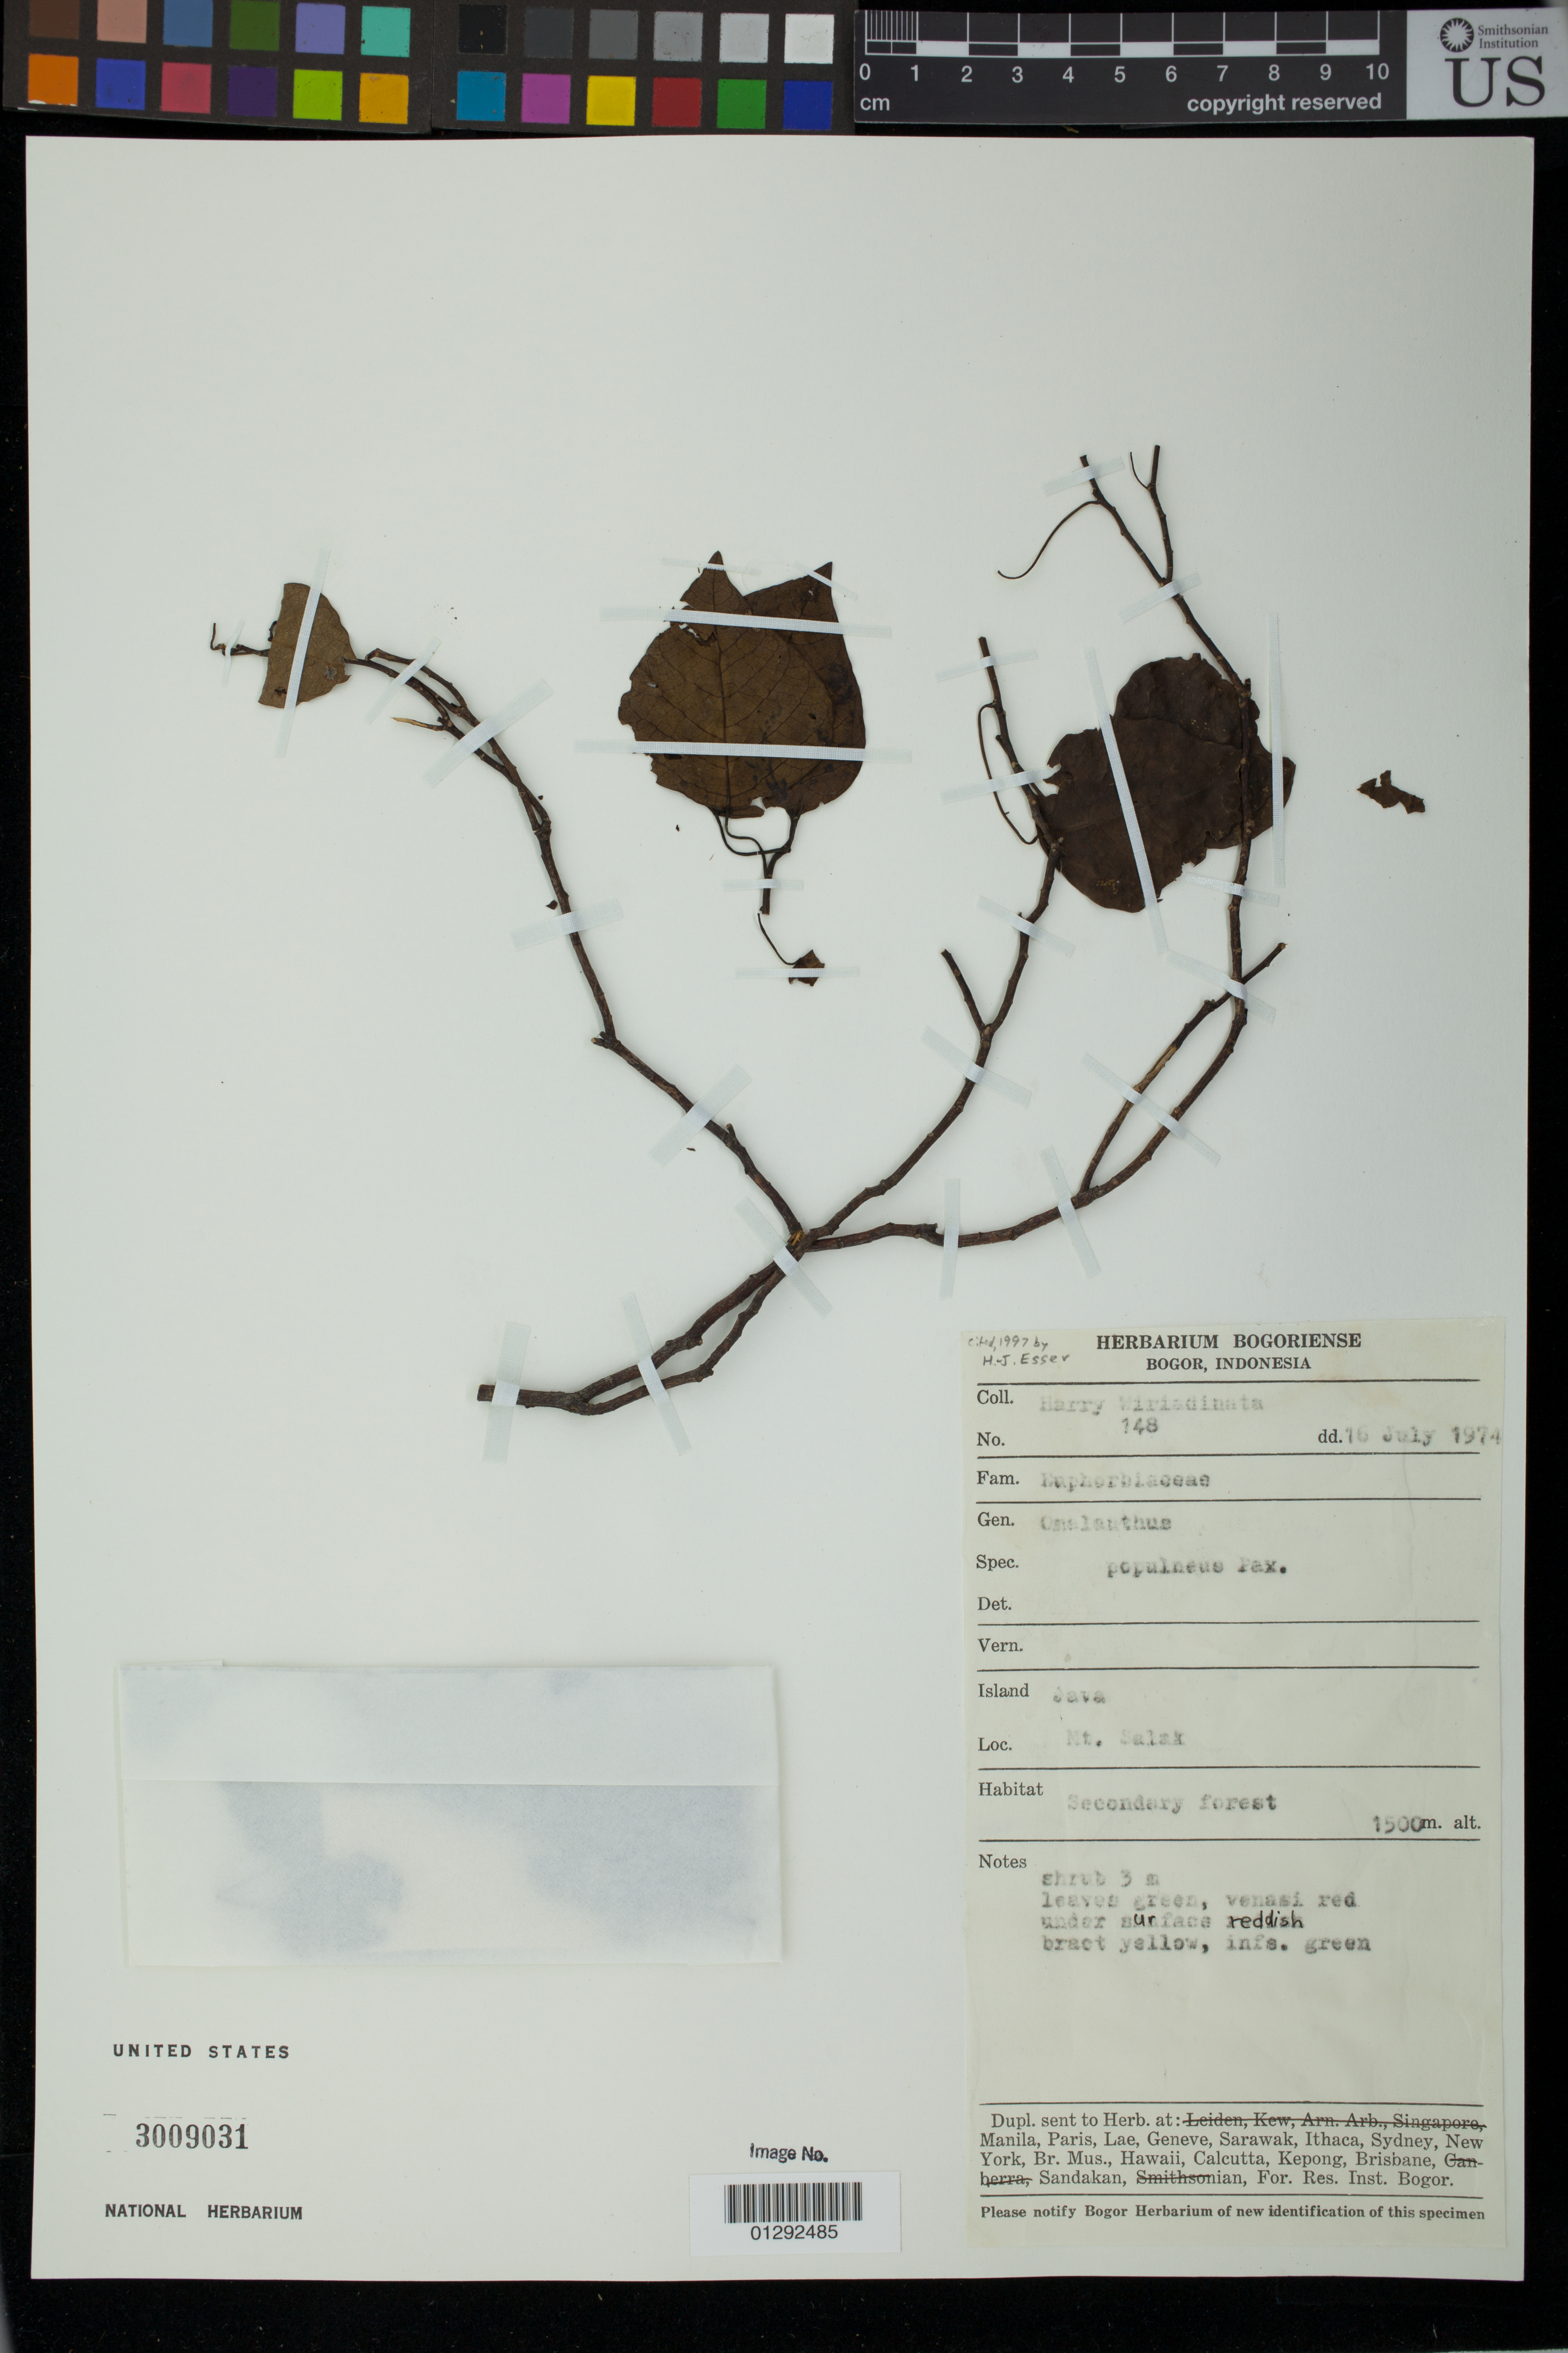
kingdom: Plantae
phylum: Tracheophyta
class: Magnoliopsida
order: Malpighiales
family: Euphorbiaceae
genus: Homalanthus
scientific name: Homalanthus populneus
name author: (Geiseler) Kuntze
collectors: H. Wiriadinata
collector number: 148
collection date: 1974-07-16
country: Indonesia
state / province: Java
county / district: Jawa Barat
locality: Bogor. Java. Mount Salak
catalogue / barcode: US 3009031